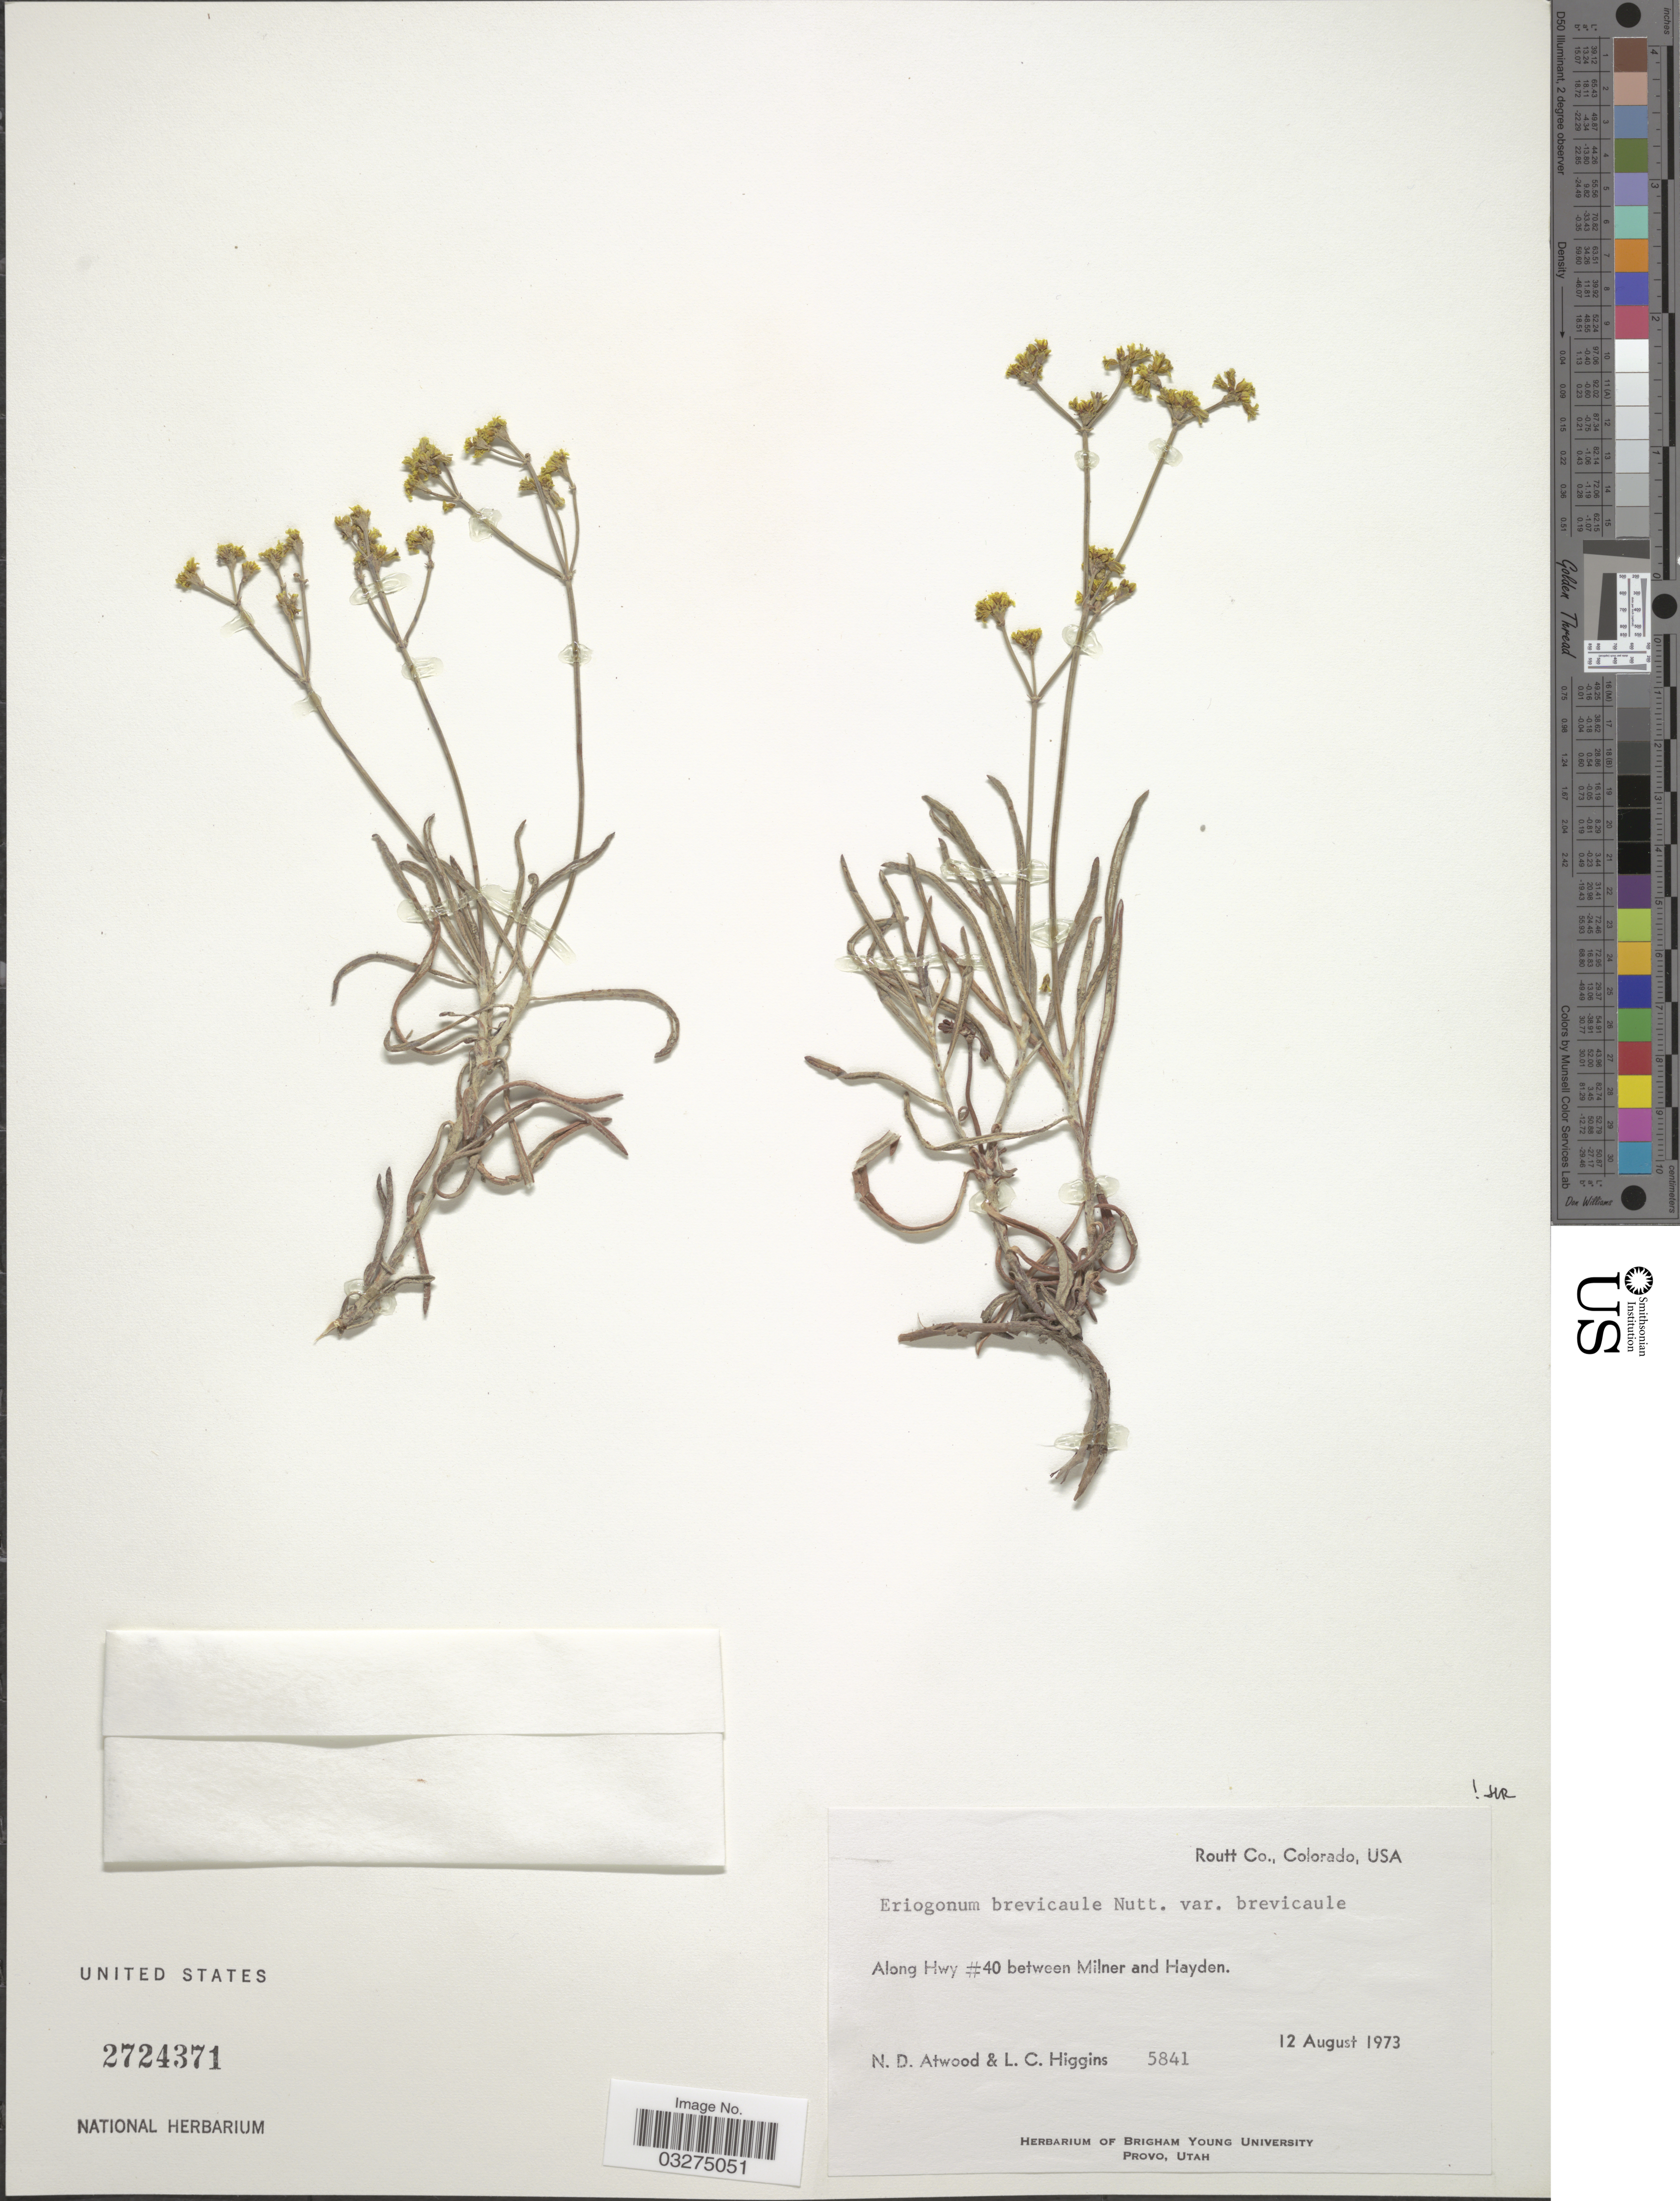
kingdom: Plantae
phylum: Tracheophyta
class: Magnoliopsida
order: Caryophyllales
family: Polygonaceae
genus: Eriogonum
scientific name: Eriogonum brevicaule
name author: Nutt.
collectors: N. Atwood & L. Higgins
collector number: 5841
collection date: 1973-08-12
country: United States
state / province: Colorado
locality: Routt Co. USA. Along Hwy #40 between Milner and Hayden.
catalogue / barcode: US 2724371